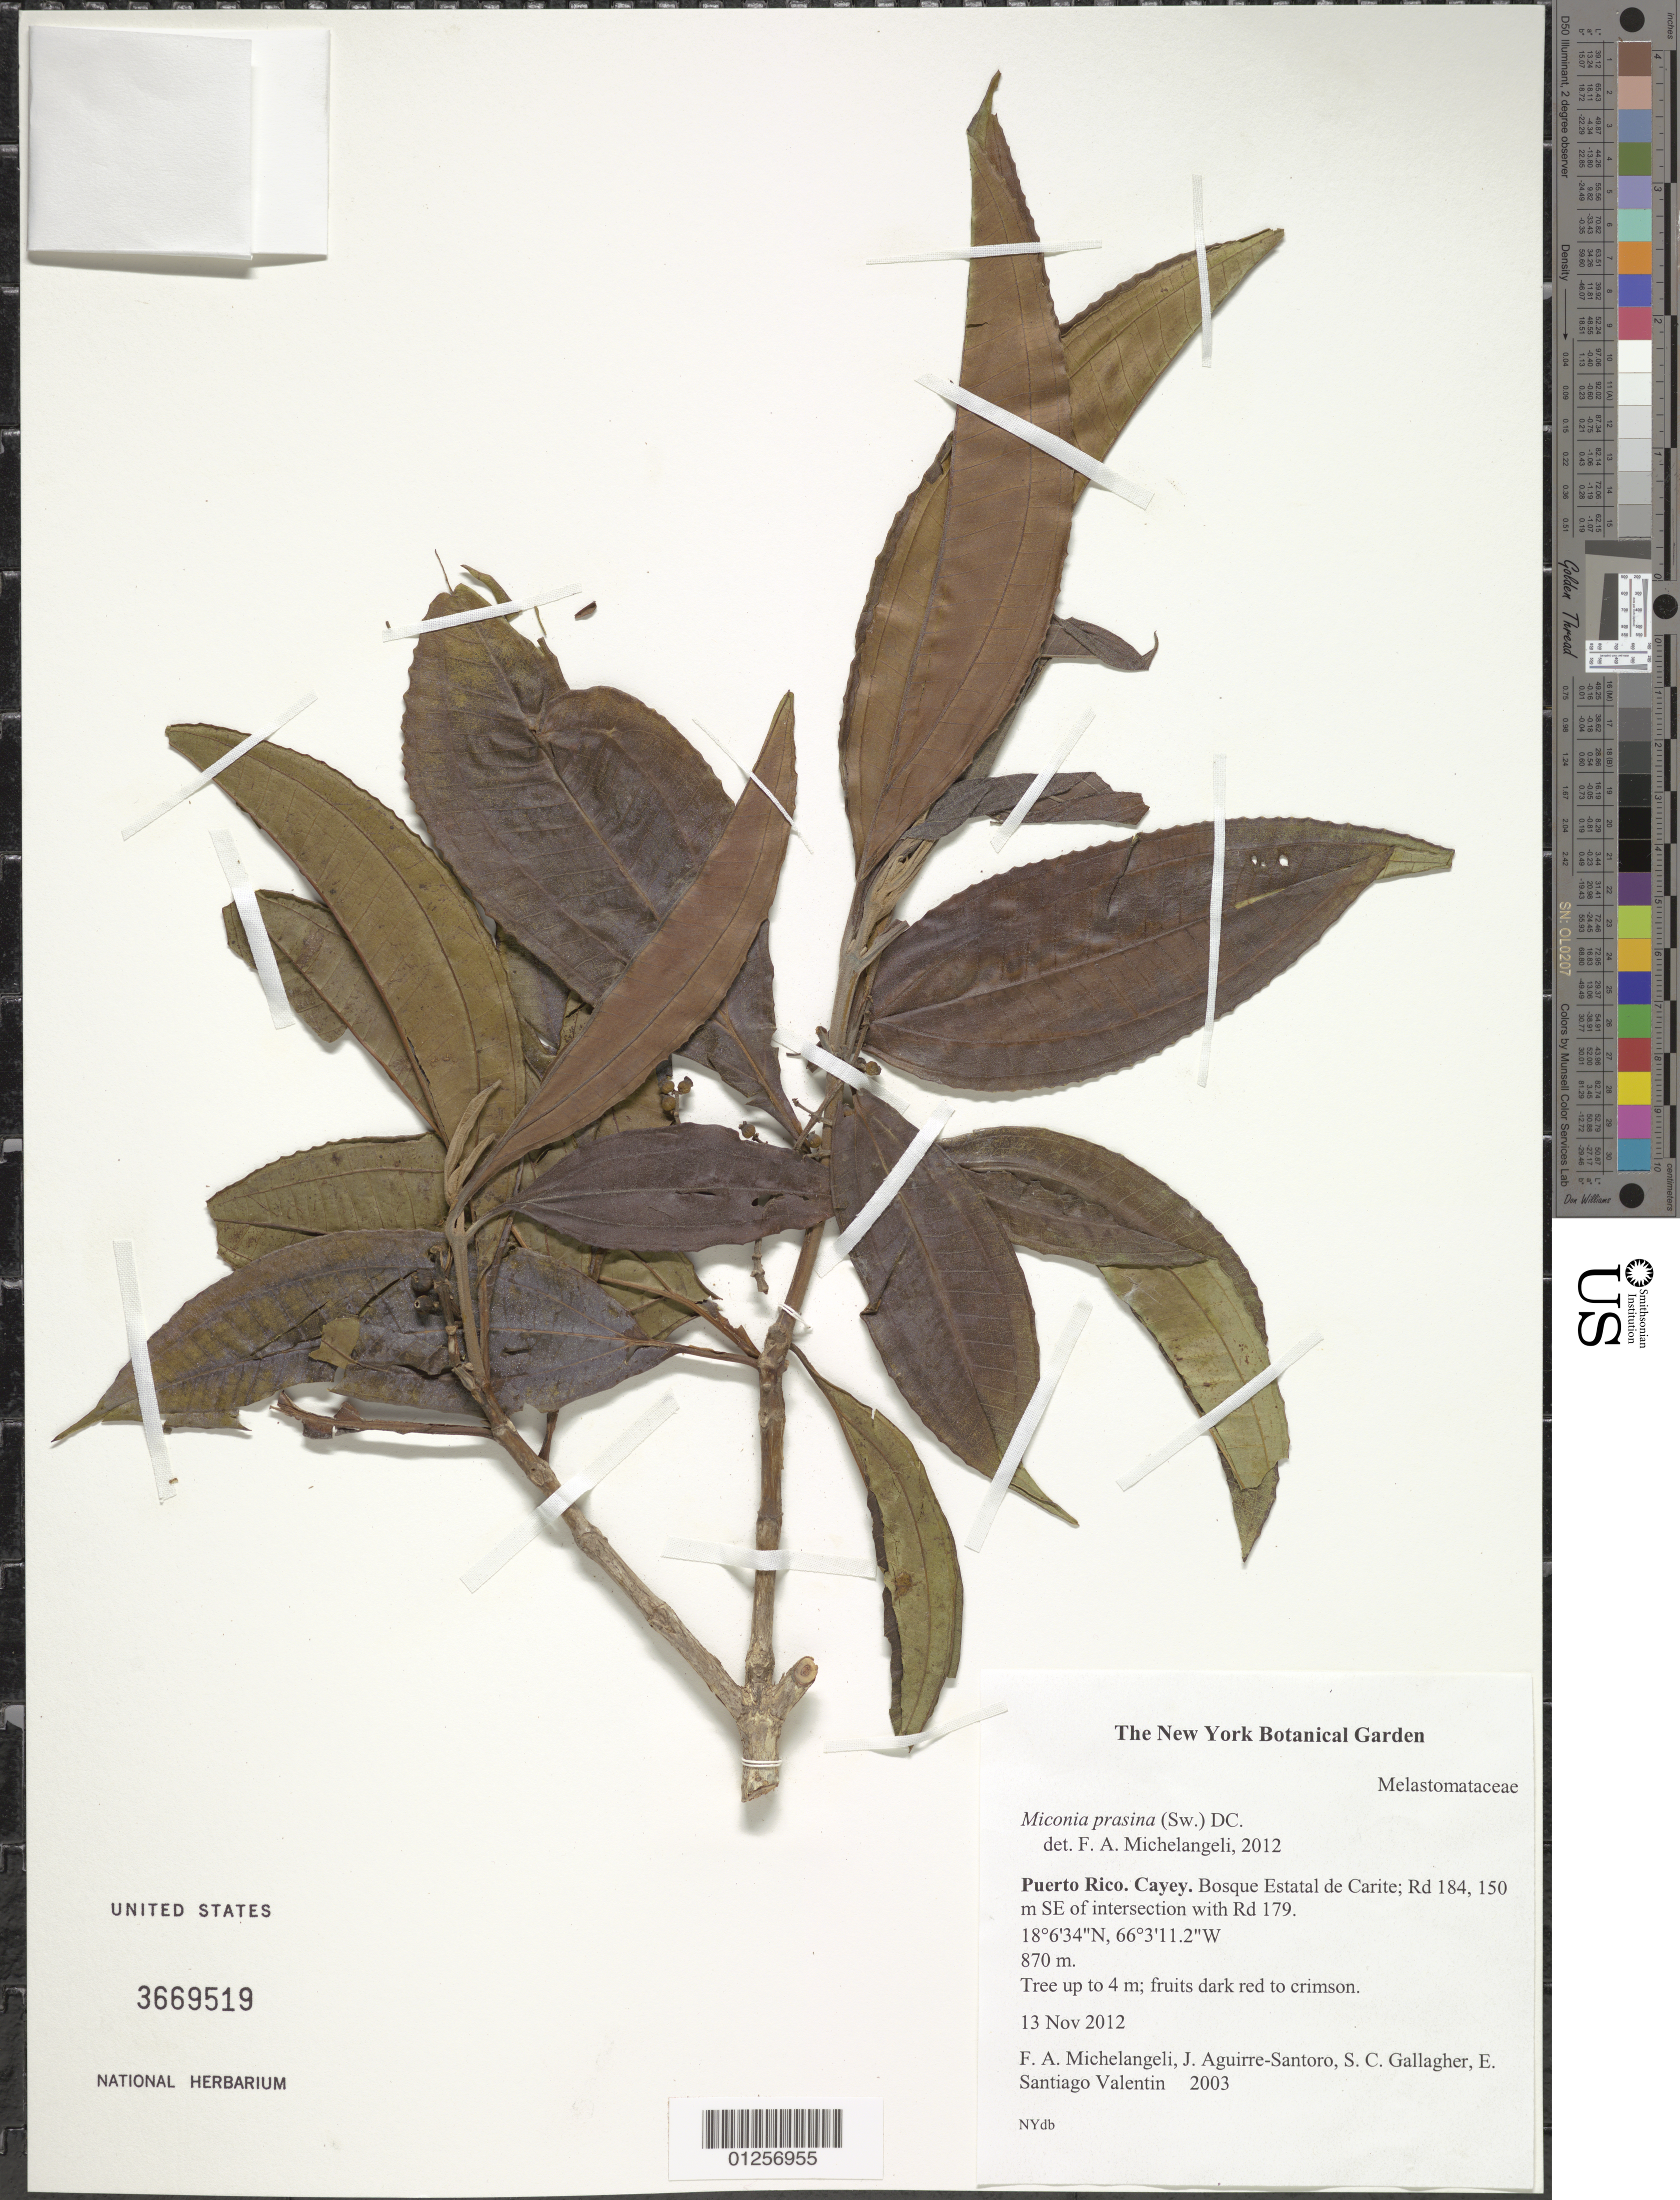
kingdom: Plantae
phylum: Tracheophyta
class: Magnoliopsida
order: Myrtales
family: Melastomataceae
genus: Miconia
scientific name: Miconia prasina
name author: (Sw.) DC.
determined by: Michelangeli, F. A.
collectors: F. A. Michelangeli, J. Aguirre-Santoro, S. Gallagher & E. Santiago-Valentín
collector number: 2003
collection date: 2012-11-13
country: Puerto Rico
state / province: Cayey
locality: Bosque Estatal de Carite; Rd 184, 150 m SE of intersection with Rd 179.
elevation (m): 870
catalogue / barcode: US 3669519